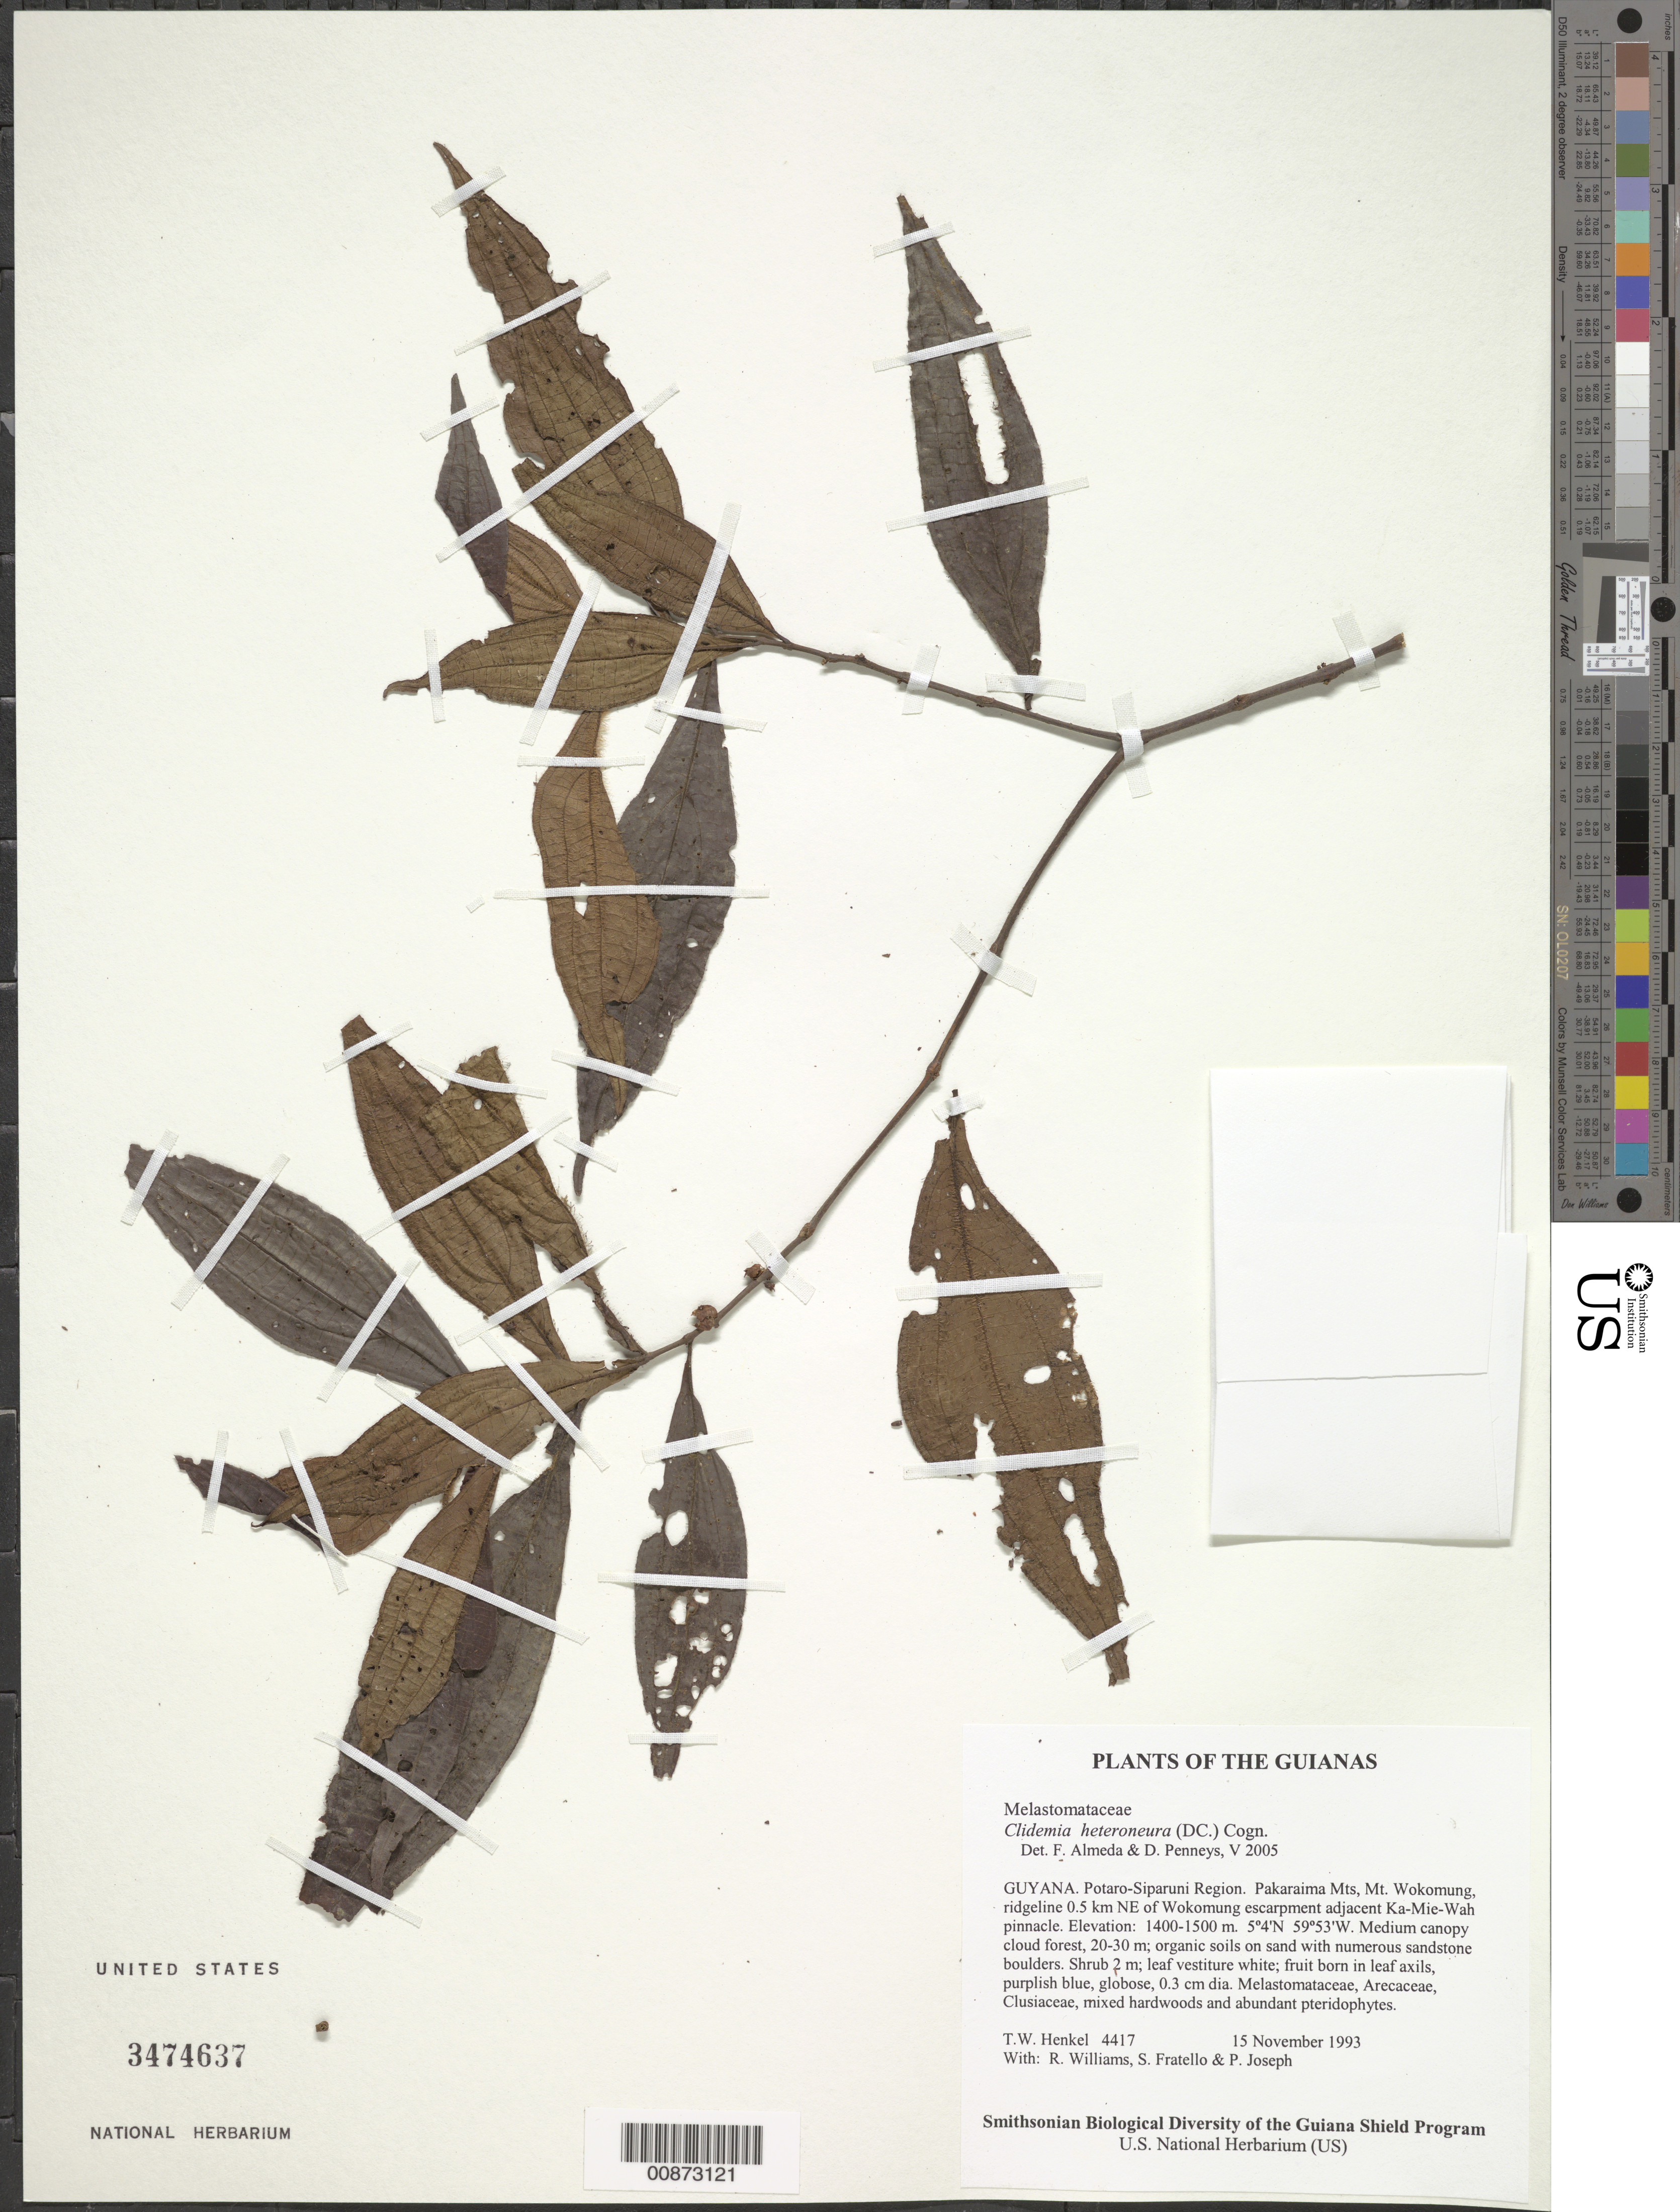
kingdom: Plantae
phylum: Tracheophyta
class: Magnoliopsida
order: Myrtales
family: Melastomataceae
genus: Clidemia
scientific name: Clidemia heteroneura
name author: (DC.) Cogn.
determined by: Almeda, F.; Penneys, D. S.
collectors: T. Henkel, R. Williams, S. Fratello & P. Joseph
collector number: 4417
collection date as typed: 15 November 1993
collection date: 1993-11-15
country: Guyana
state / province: Potaro-Siparuni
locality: Pakaraima Mts, Mt. Wokomung, ridgeline 0.5 km NE of Wokomung escarpment adjacent Ka-Mie-Wah pinnacle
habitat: Medium canopy cloud forest, 20-30 m; organic soils on sand with numerous sandstone boulders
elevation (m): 1400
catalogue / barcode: US 3474637